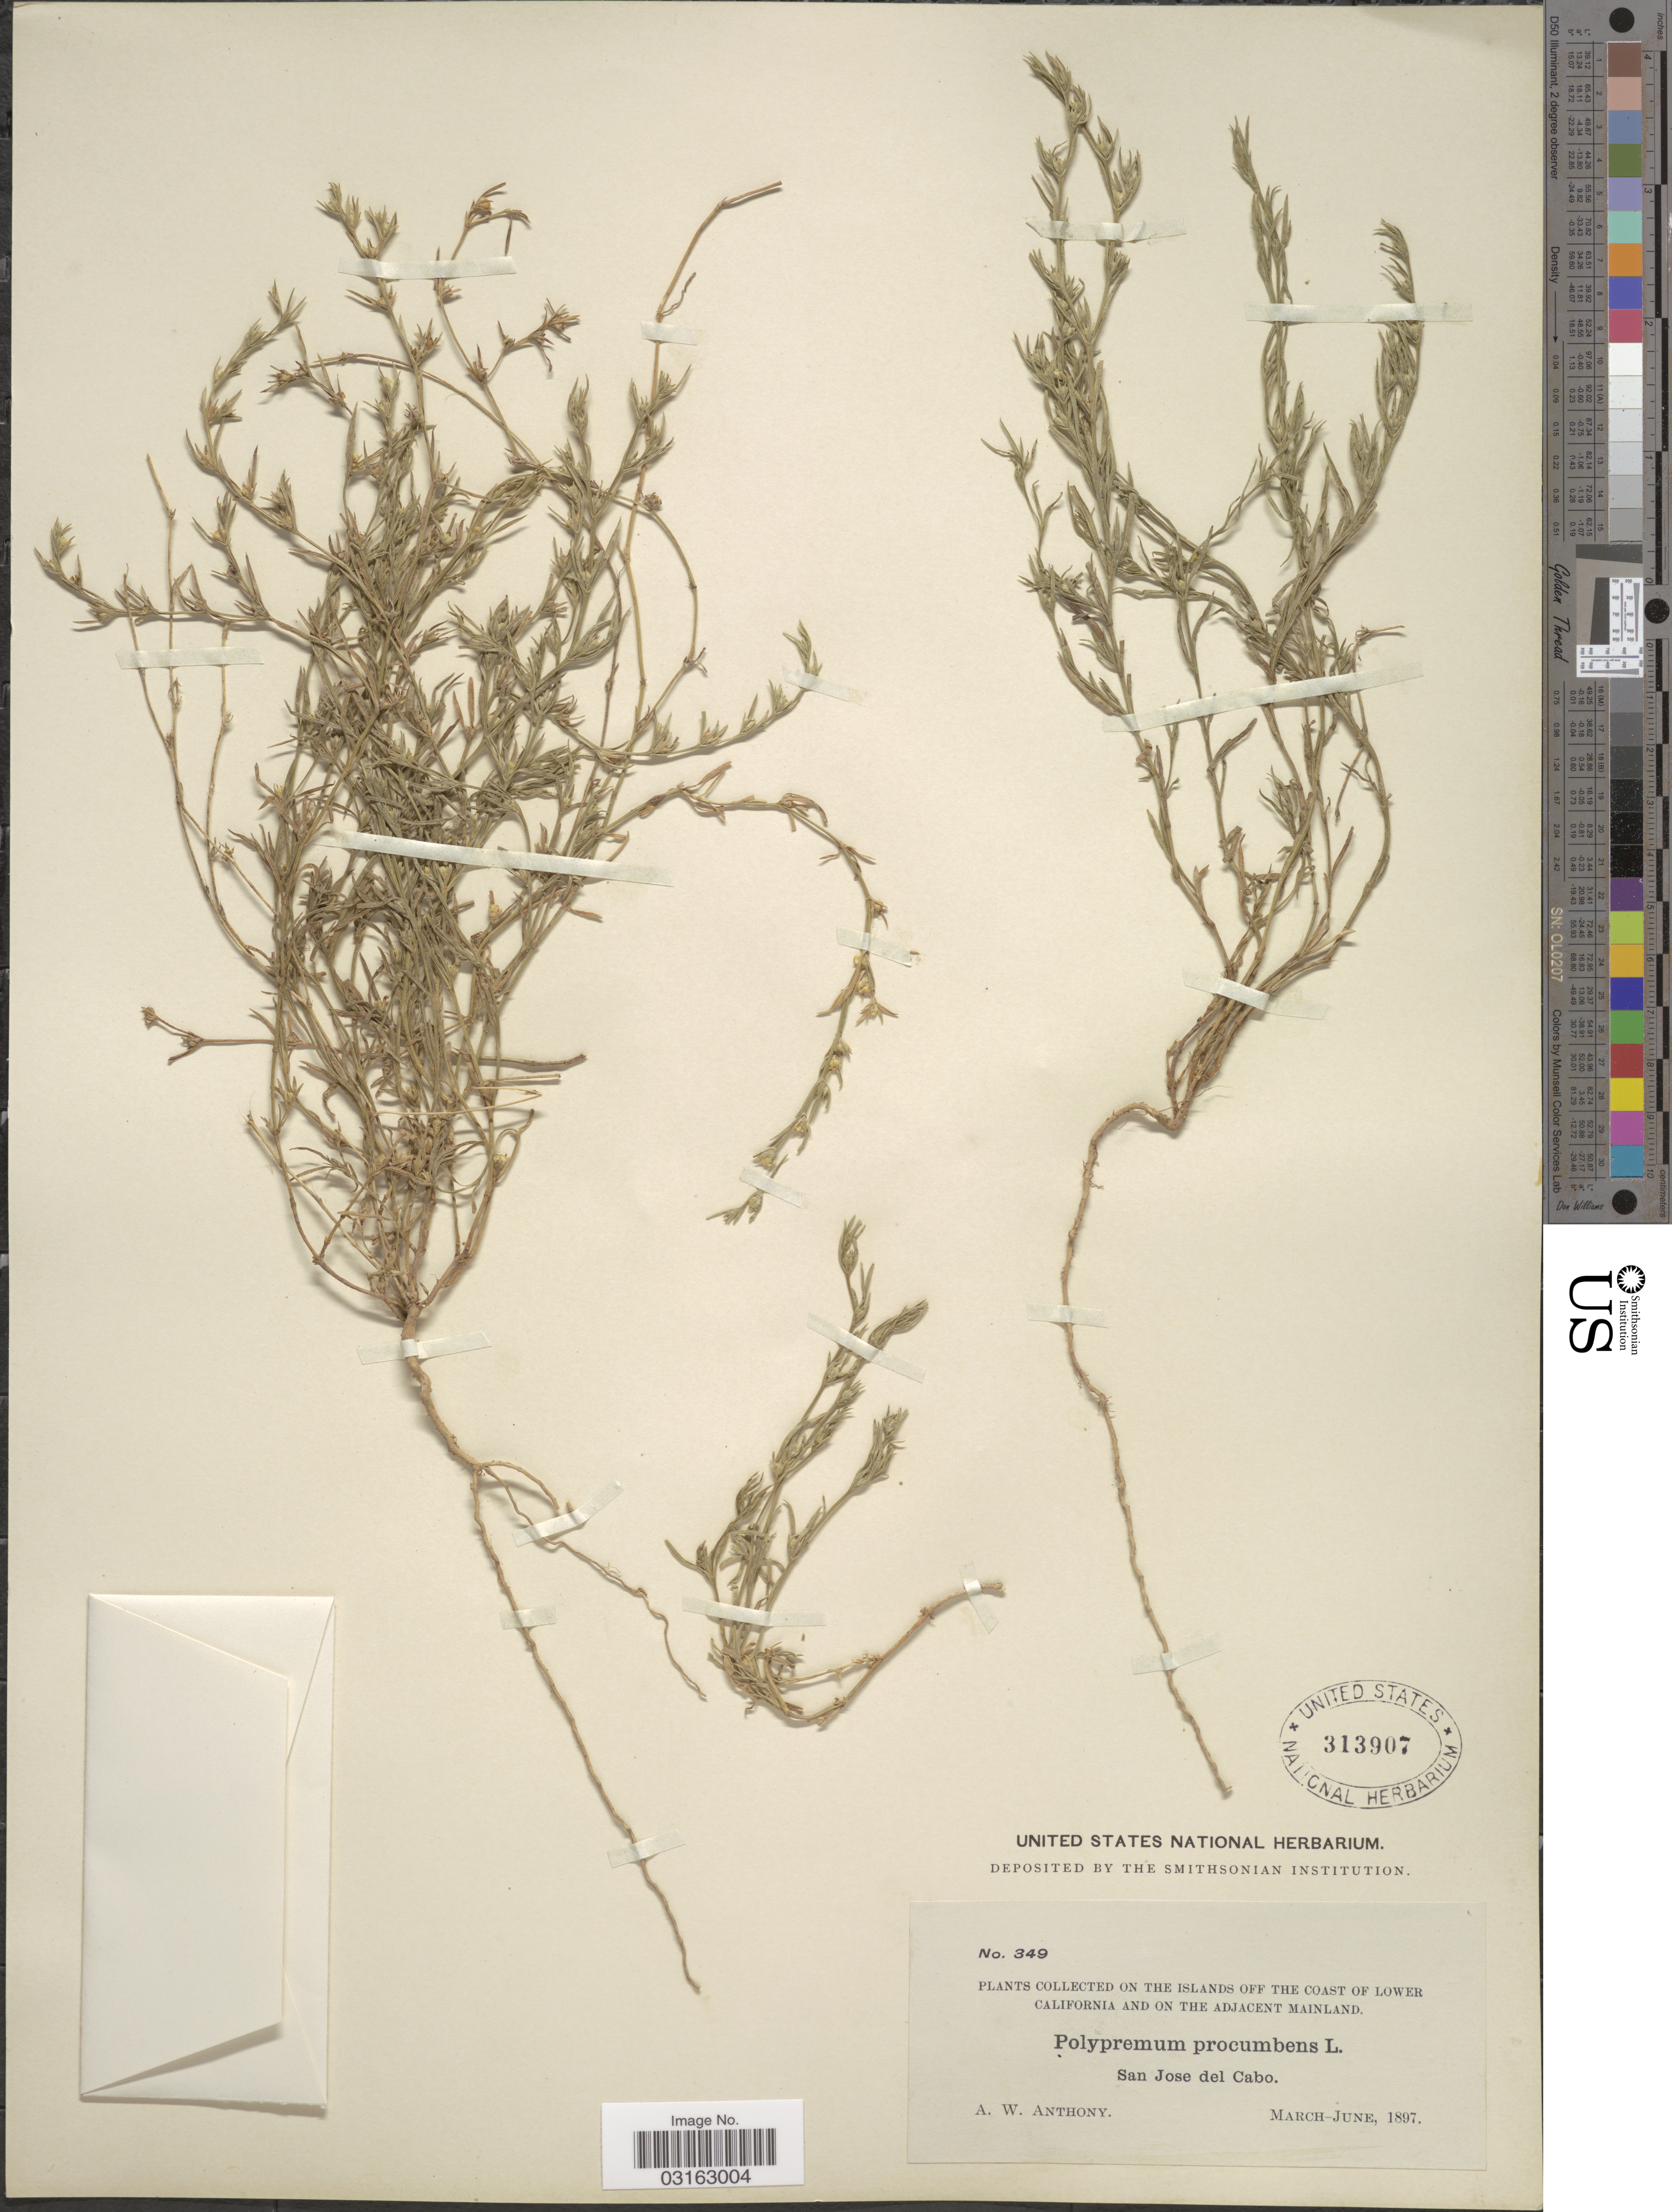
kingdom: Plantae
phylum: Tracheophyta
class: Magnoliopsida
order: Lamiales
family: Tetrachondraceae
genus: Polypremum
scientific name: Polypremum procumbens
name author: L.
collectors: A. W. Anthony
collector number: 349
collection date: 1897-03/1897-06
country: Mexico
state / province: Baja California Sur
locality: On the Islands off the coast of Lower California and on the Adjacent Mainland. San Jose del Cabo.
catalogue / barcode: US 313907